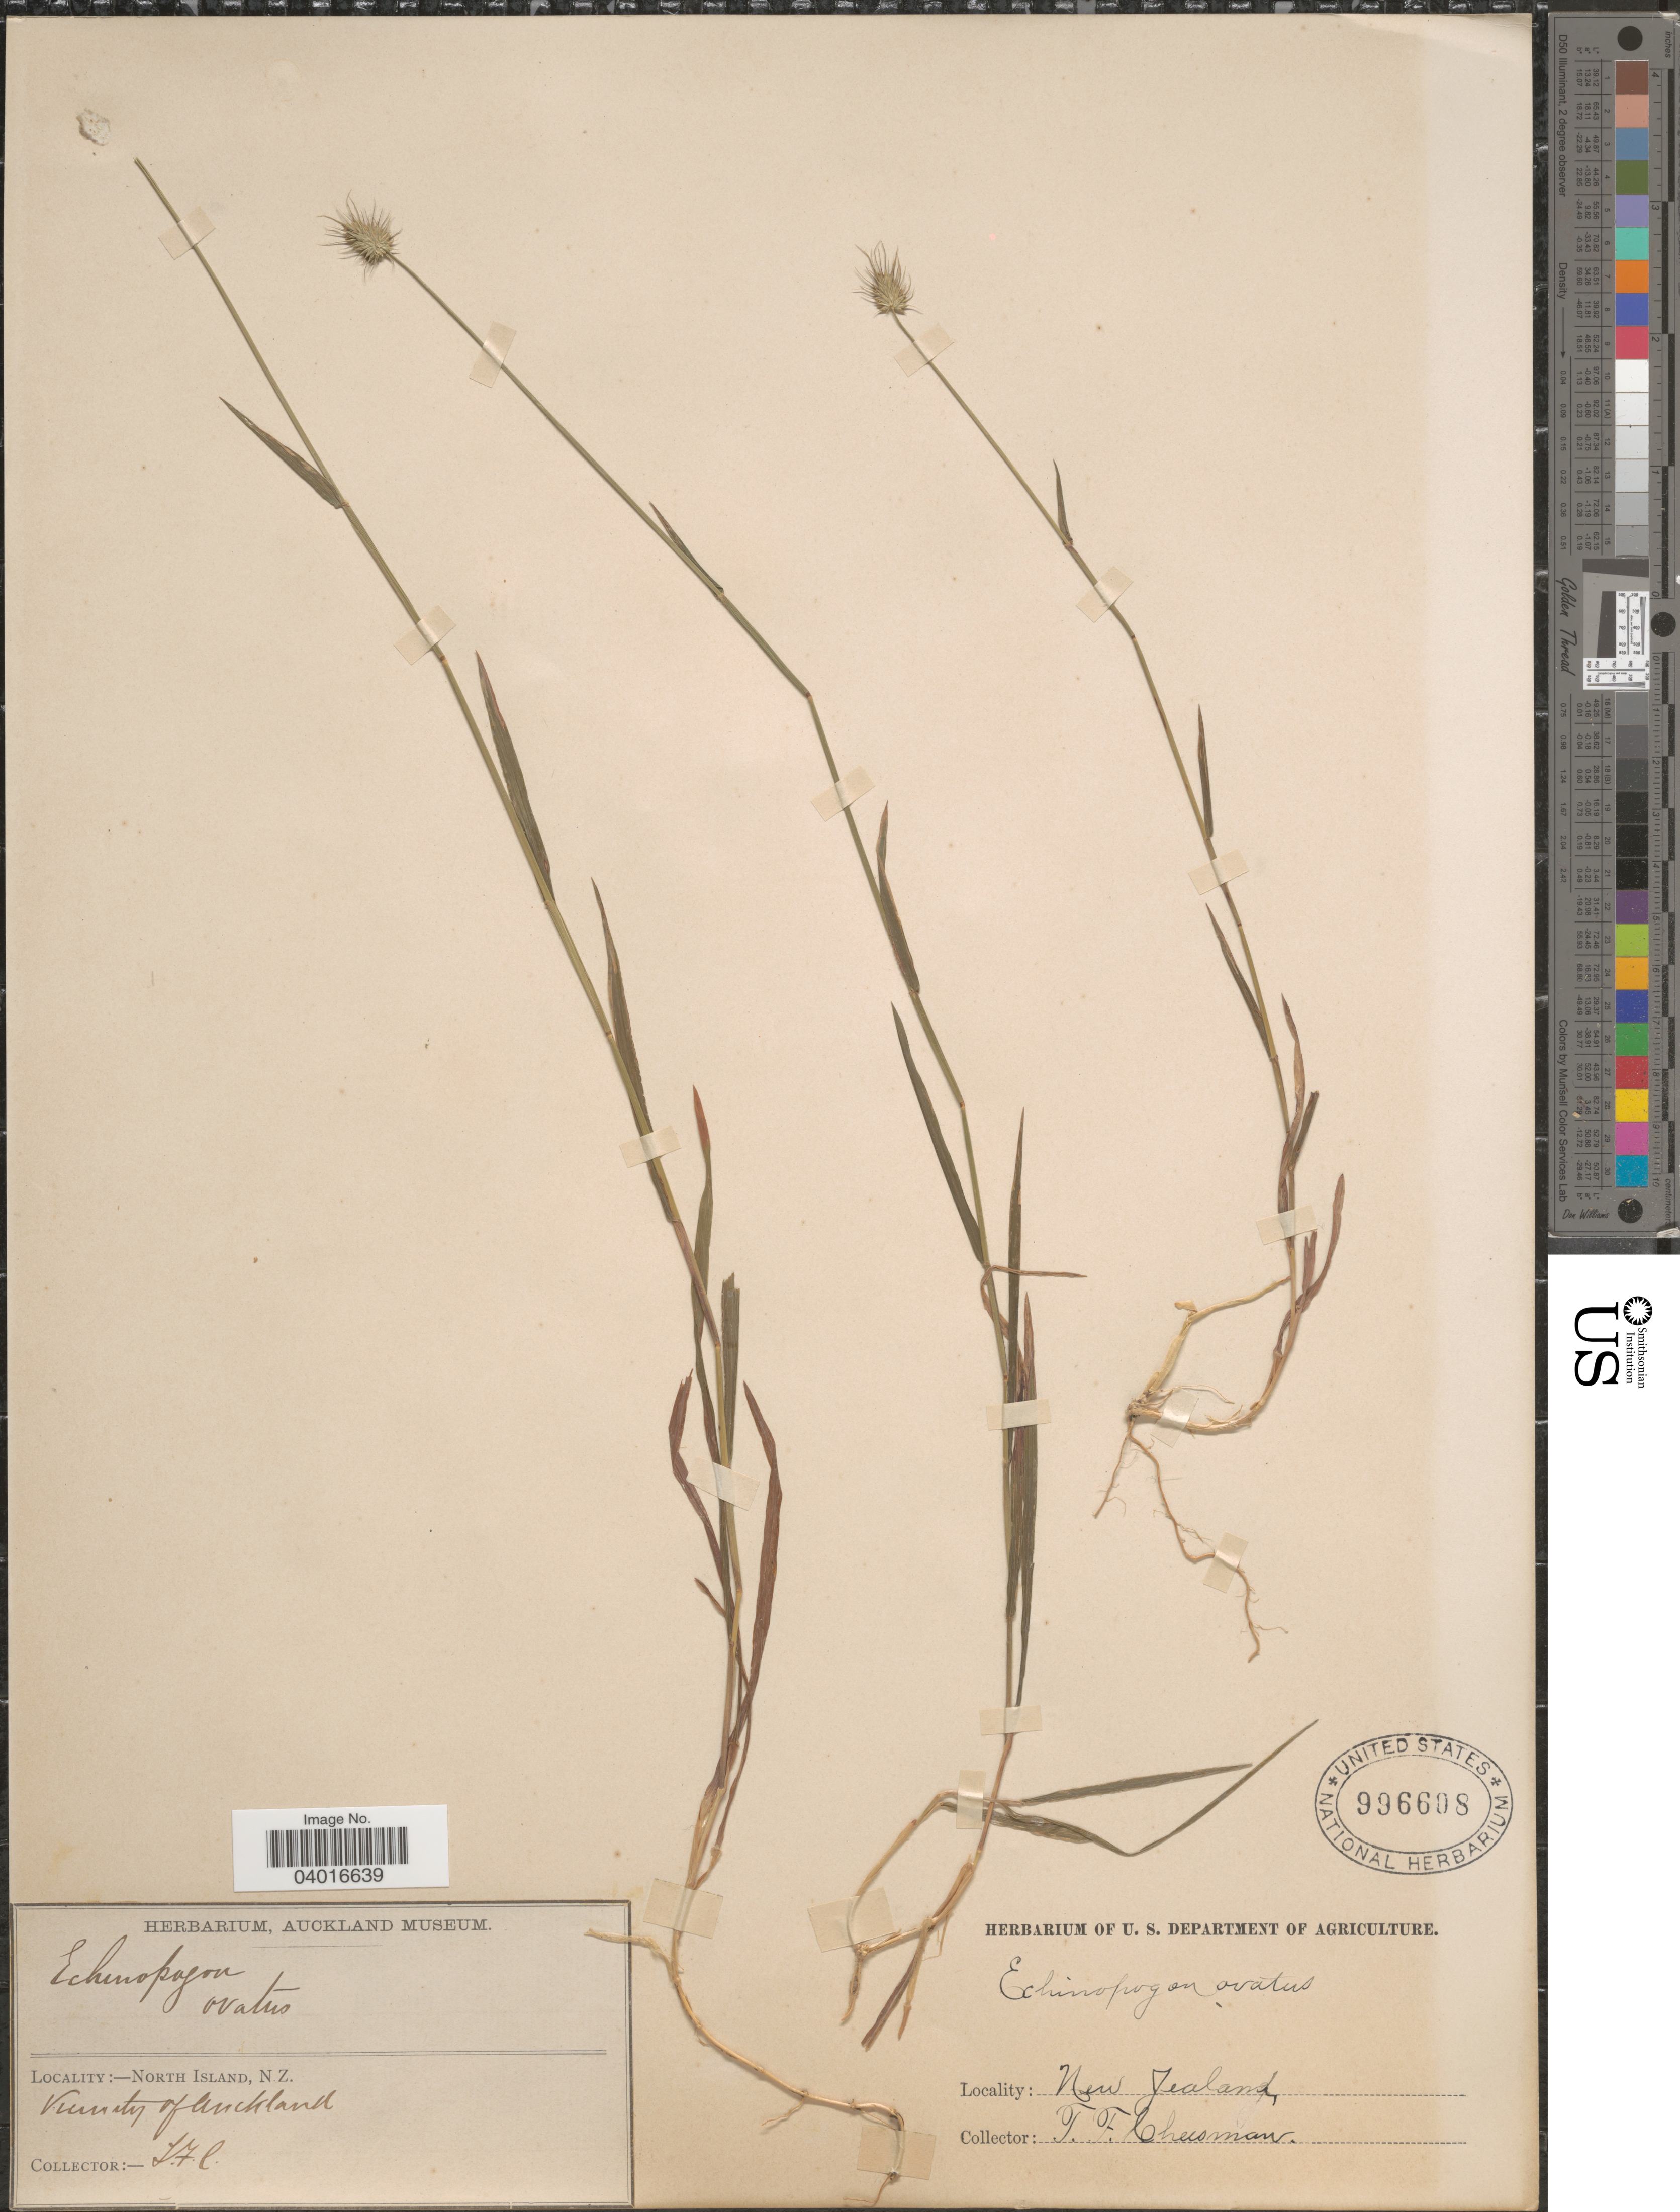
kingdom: Plantae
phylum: Tracheophyta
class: Liliopsida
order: Poales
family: Poaceae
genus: Echinopogon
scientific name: Echinopogon ovatus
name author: (G. Forst.) P. Beauv.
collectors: T. F. Cheeseman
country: New Zealand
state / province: Auckland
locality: North Island. Vicinity of Auckland.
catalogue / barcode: US 996608